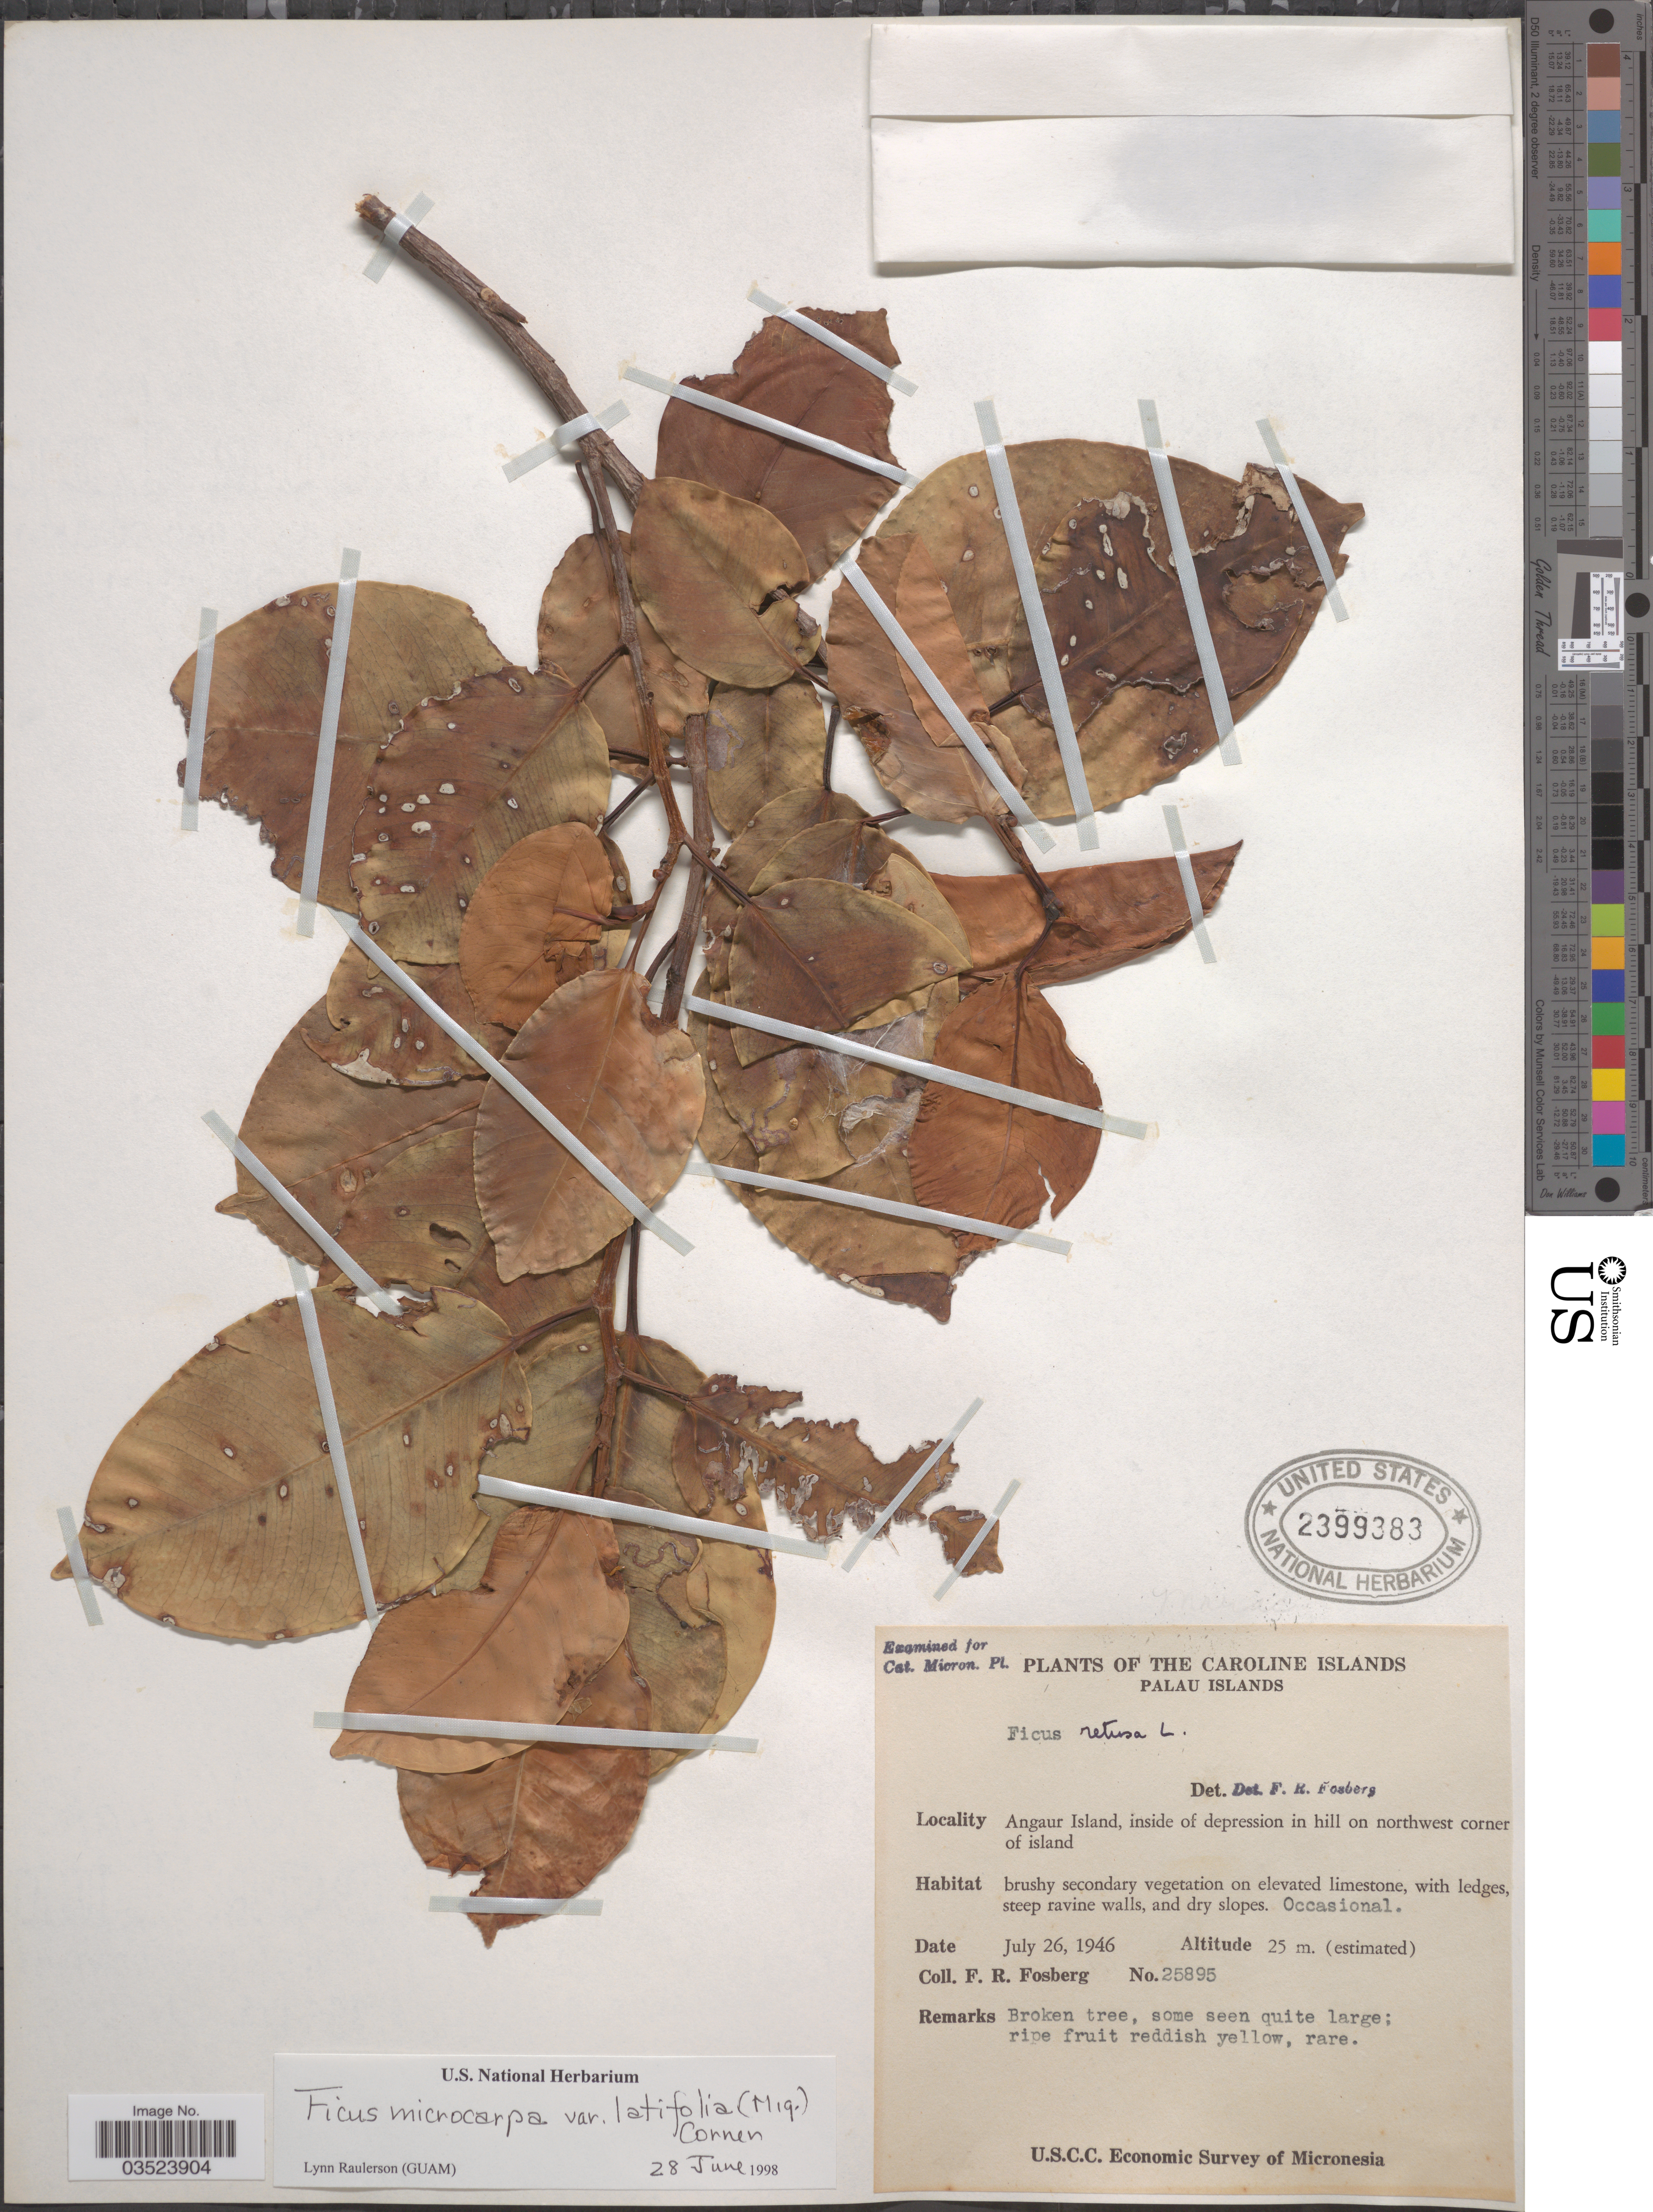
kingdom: Plantae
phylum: Tracheophyta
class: Magnoliopsida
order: Rosales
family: Moraceae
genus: Ficus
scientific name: Ficus microcarpa var. latifolia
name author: (Miq.) Corner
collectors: F. R. Fosberg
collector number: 25895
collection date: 1946-07-26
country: Palau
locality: The Caroline Islands. Palau Islands. Anguar Island, inside of depression in hill on northwest corner of island.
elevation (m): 25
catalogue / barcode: US 2399383